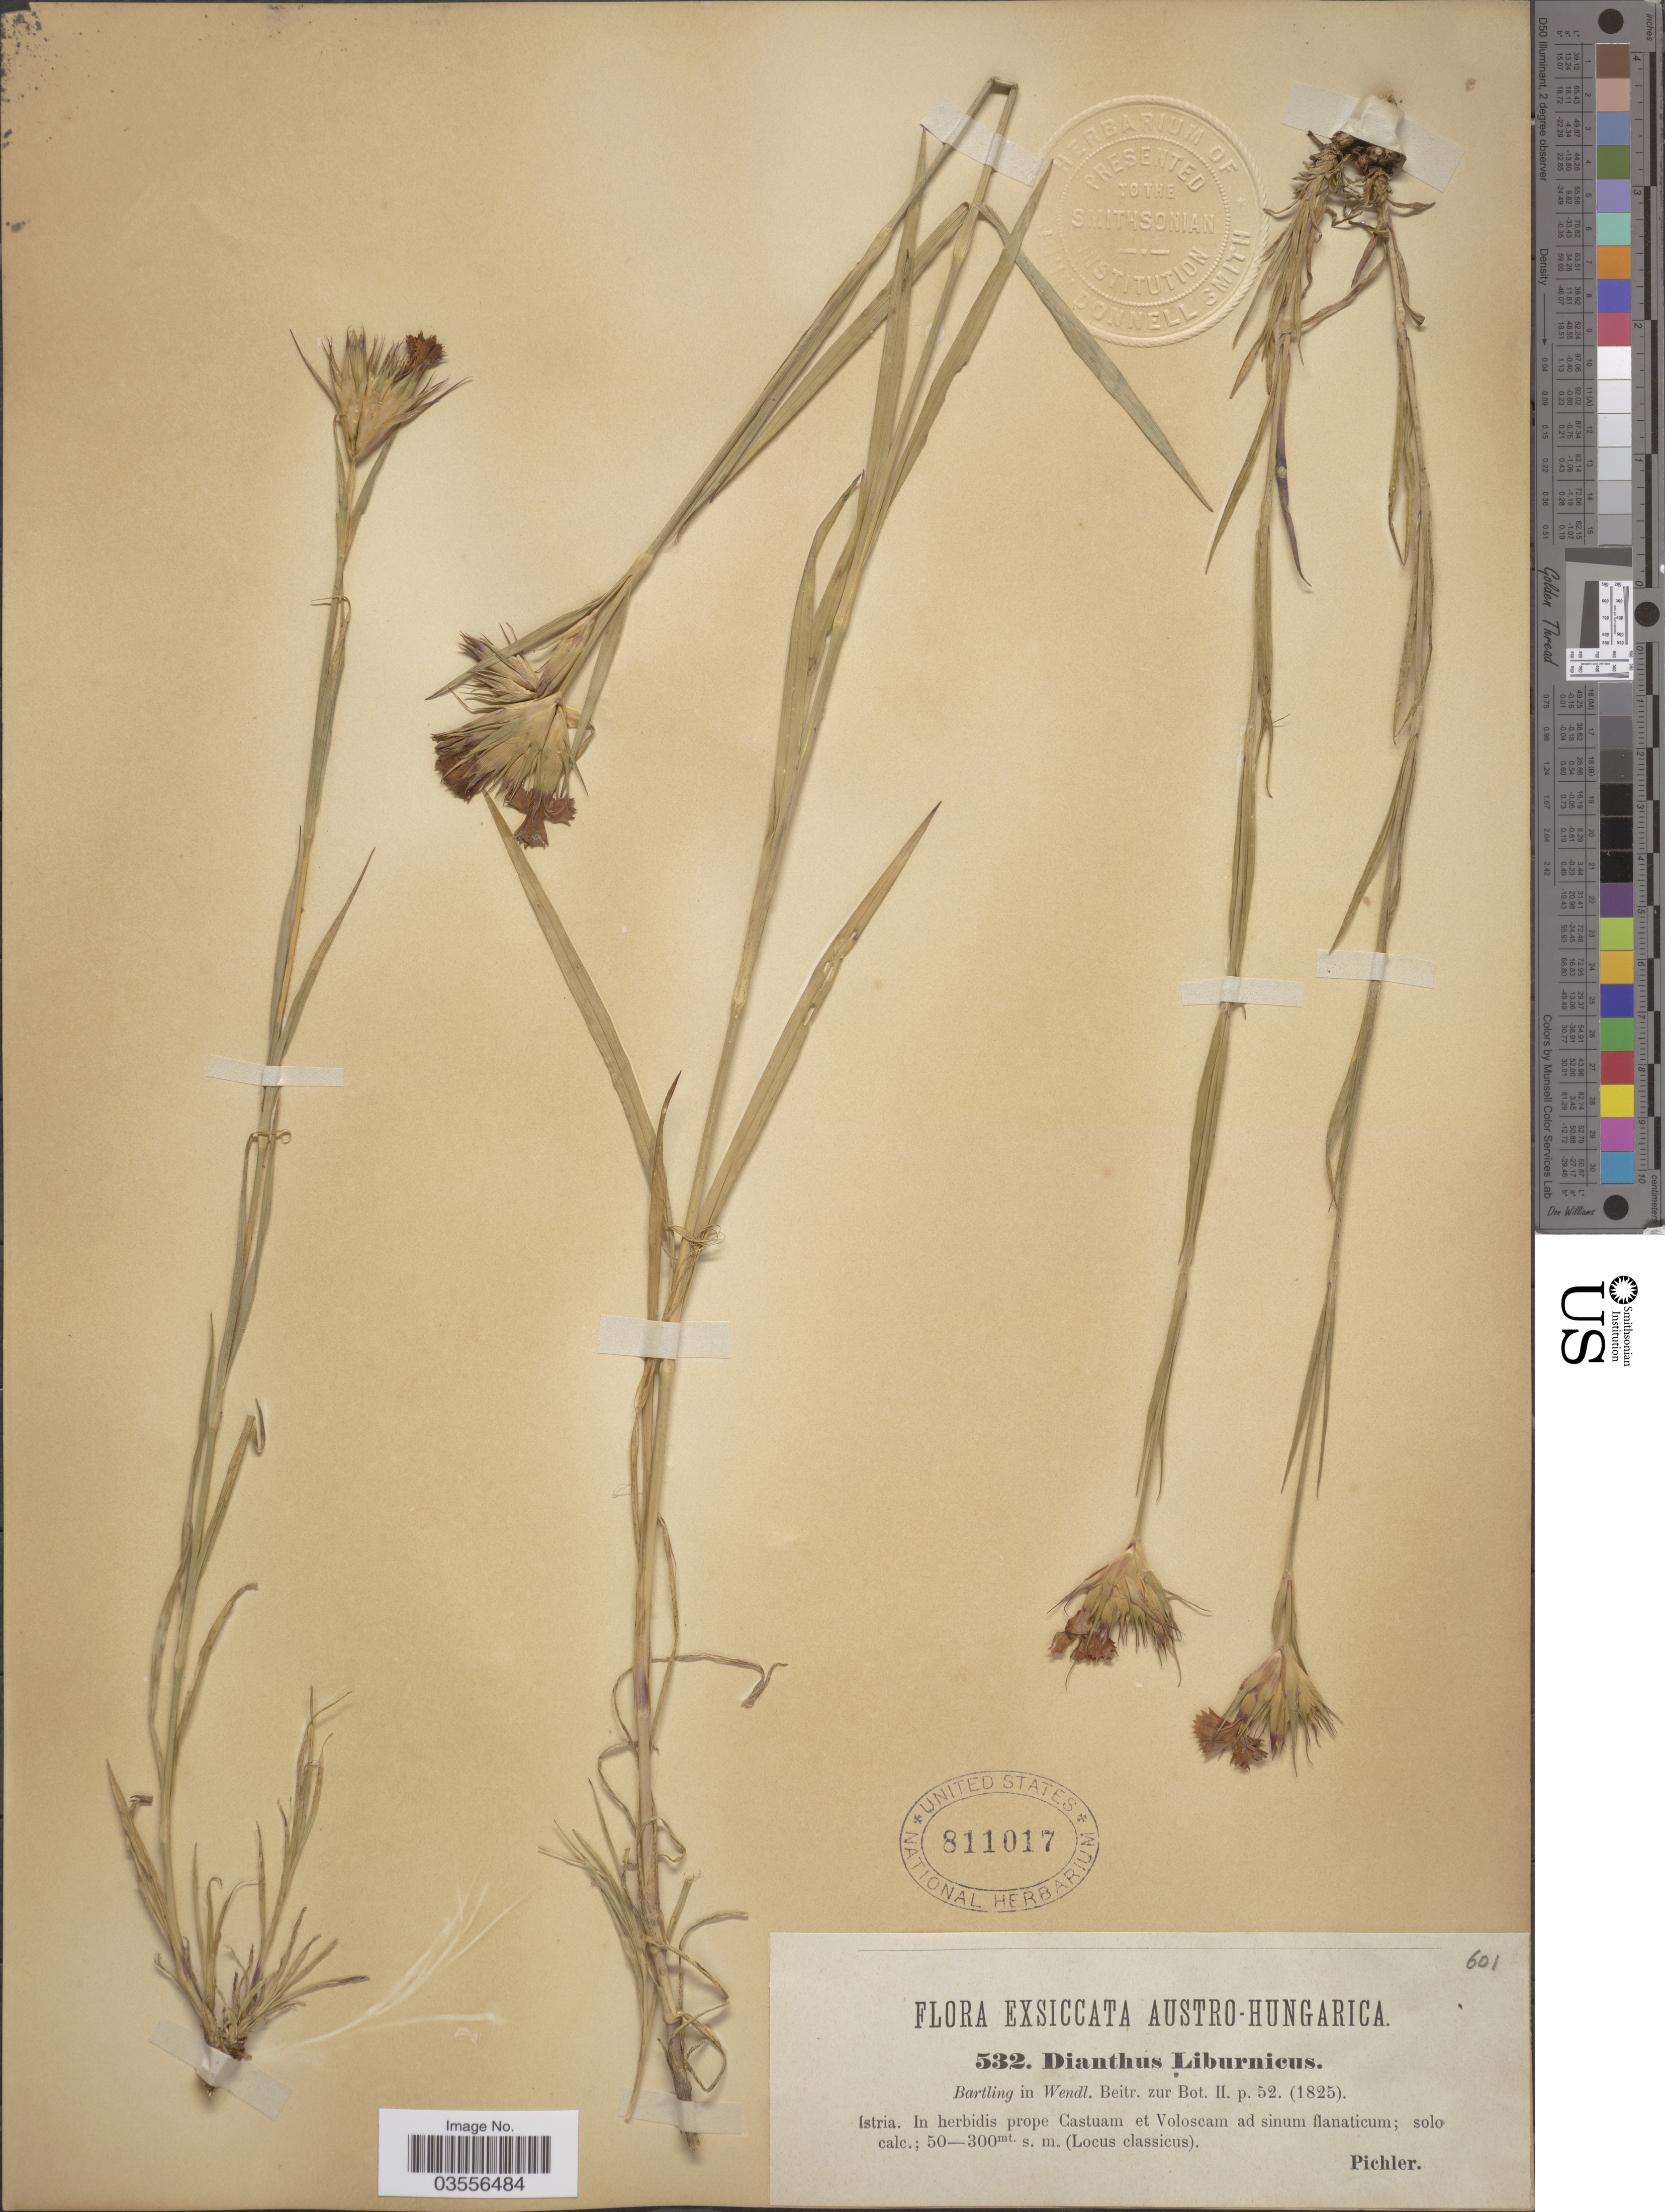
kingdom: Plantae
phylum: Tracheophyta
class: Magnoliopsida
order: Caryophyllales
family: Caryophyllaceae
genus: Dianthus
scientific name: Dianthus liburnicus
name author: Bartl.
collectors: Pichler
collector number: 532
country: Croatia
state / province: Istria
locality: Austro-Hungarica. In herbidis prope Castuam et Voloscam ad sinum flanaticum.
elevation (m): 50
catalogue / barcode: US 811017